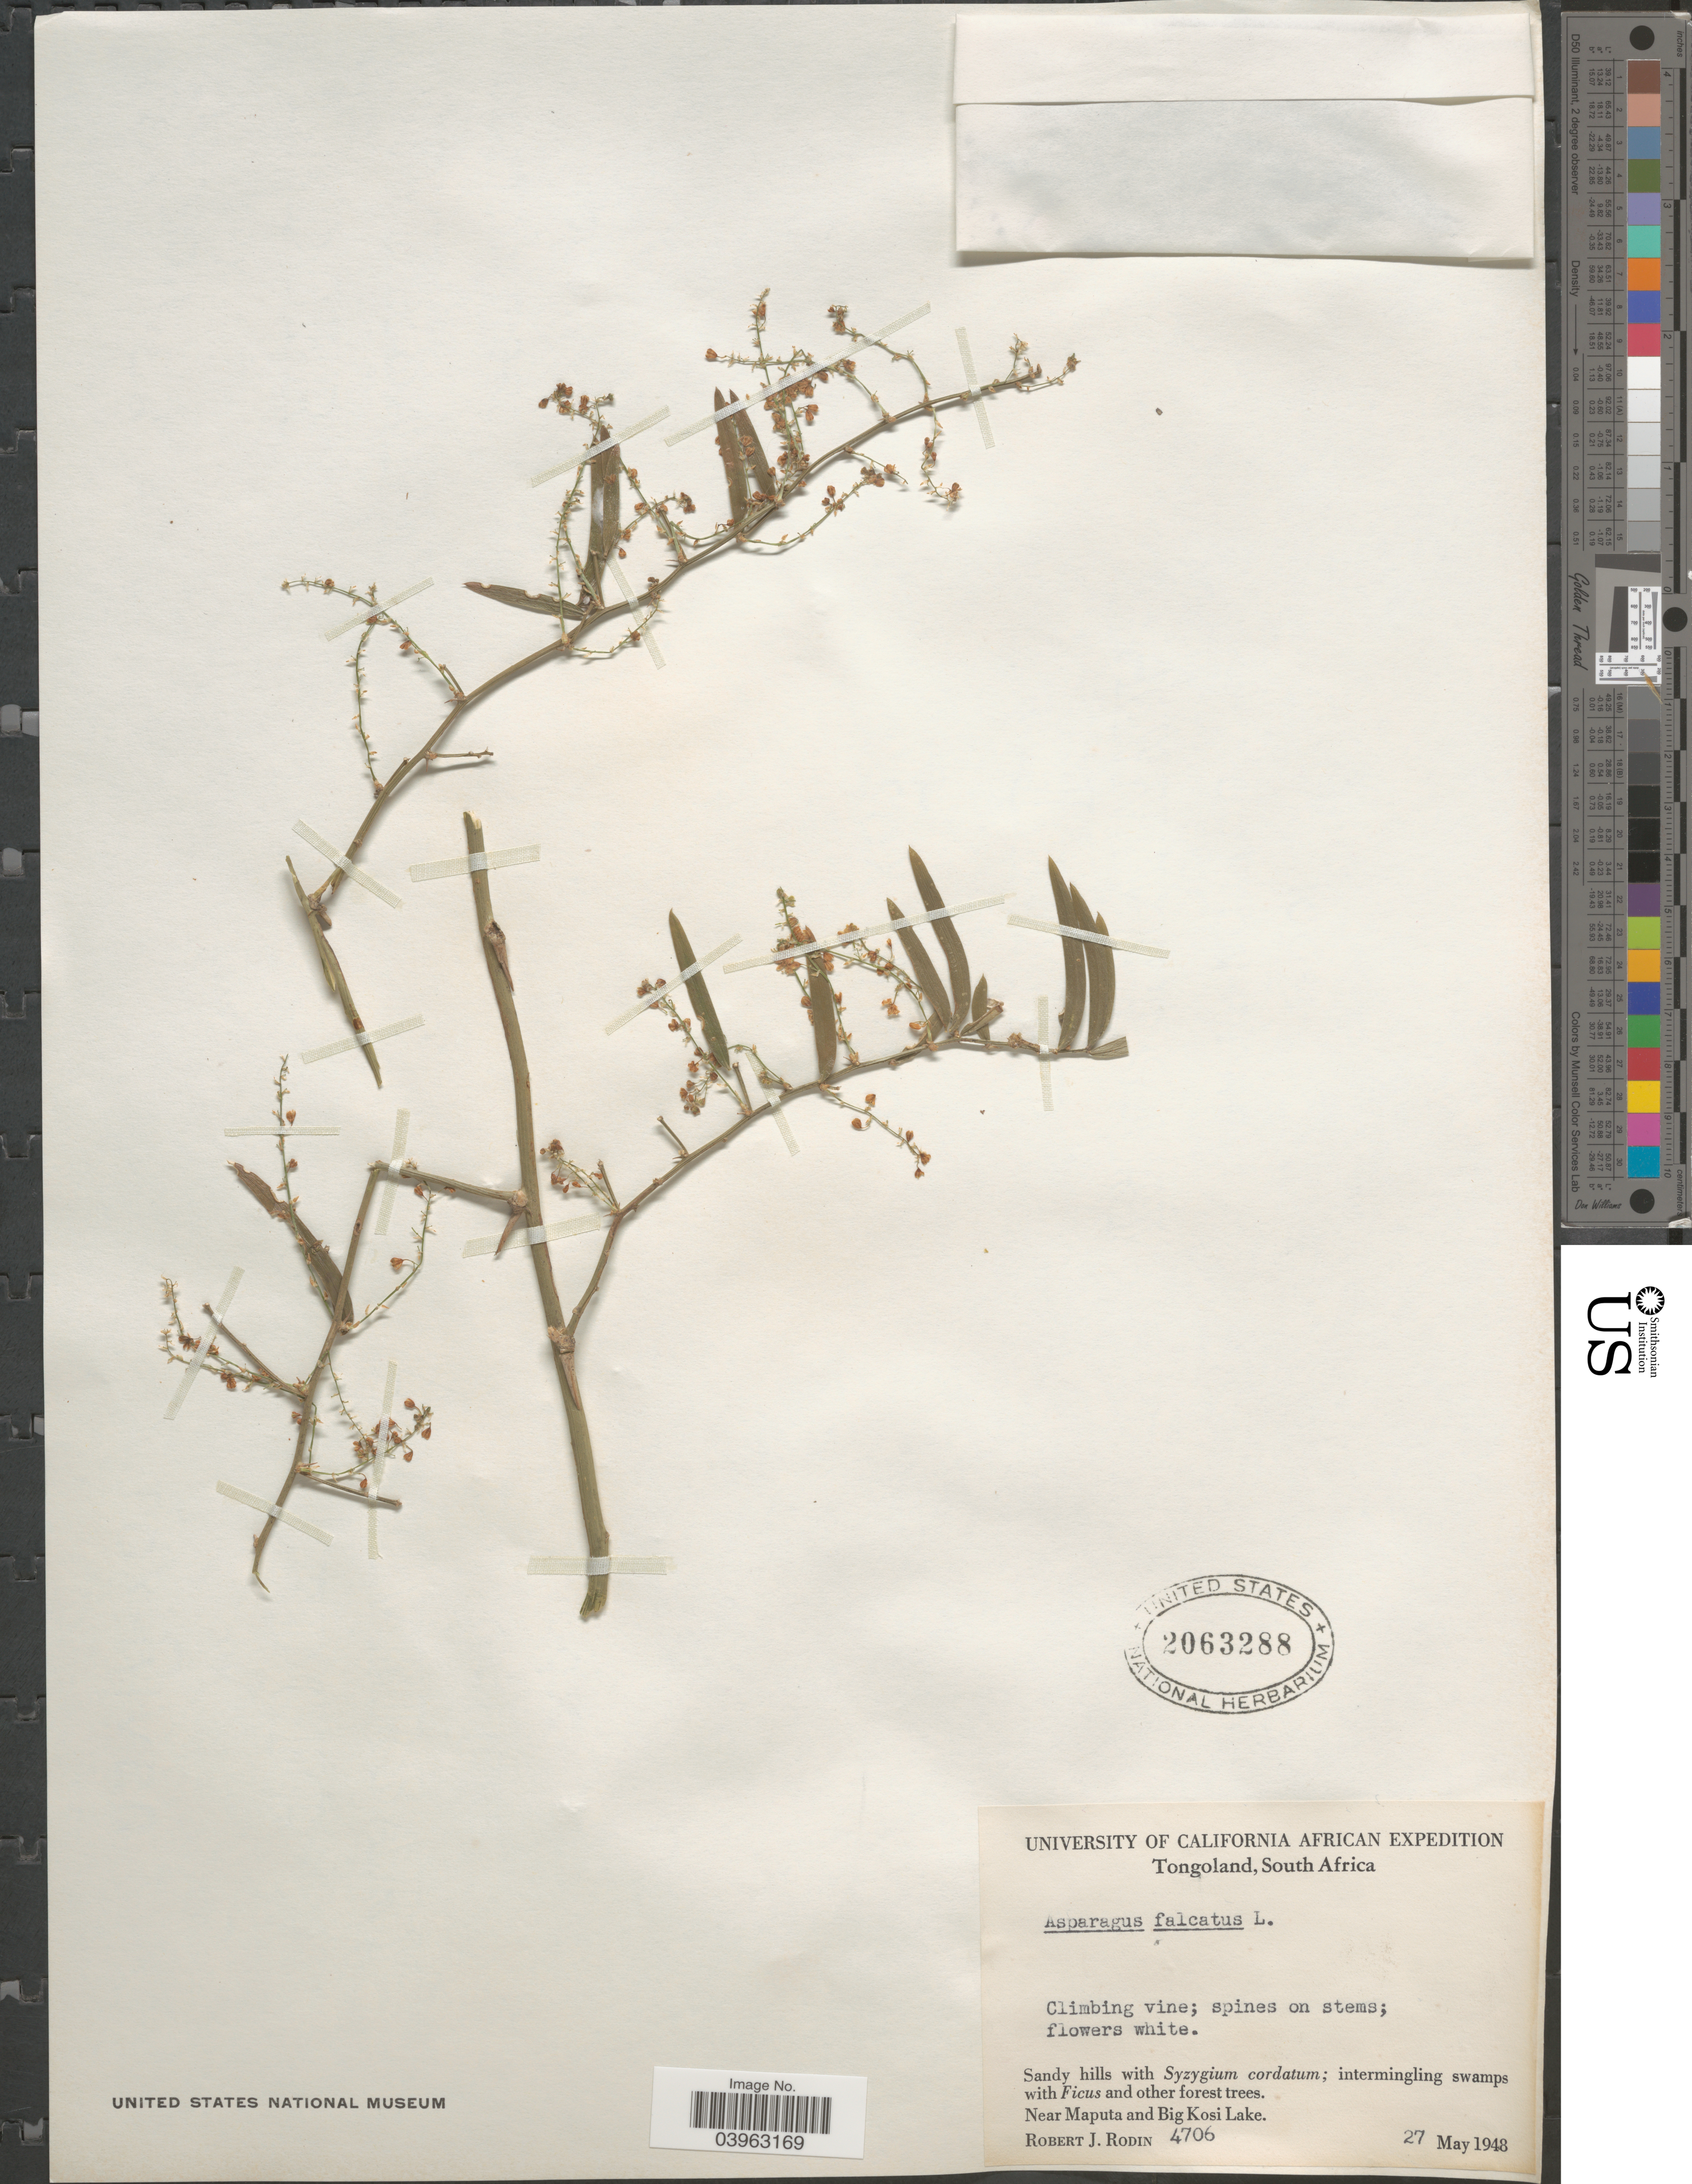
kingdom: Plantae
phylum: Tracheophyta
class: Liliopsida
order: Asparagales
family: Asparagaceae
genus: Asparagus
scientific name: Asparagus falcatus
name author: L.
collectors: R. J. Rodin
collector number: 4706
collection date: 1948-05-27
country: South Africa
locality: Tongoland. Near Maputa and Big Kosi Lake.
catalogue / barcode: US 2063288